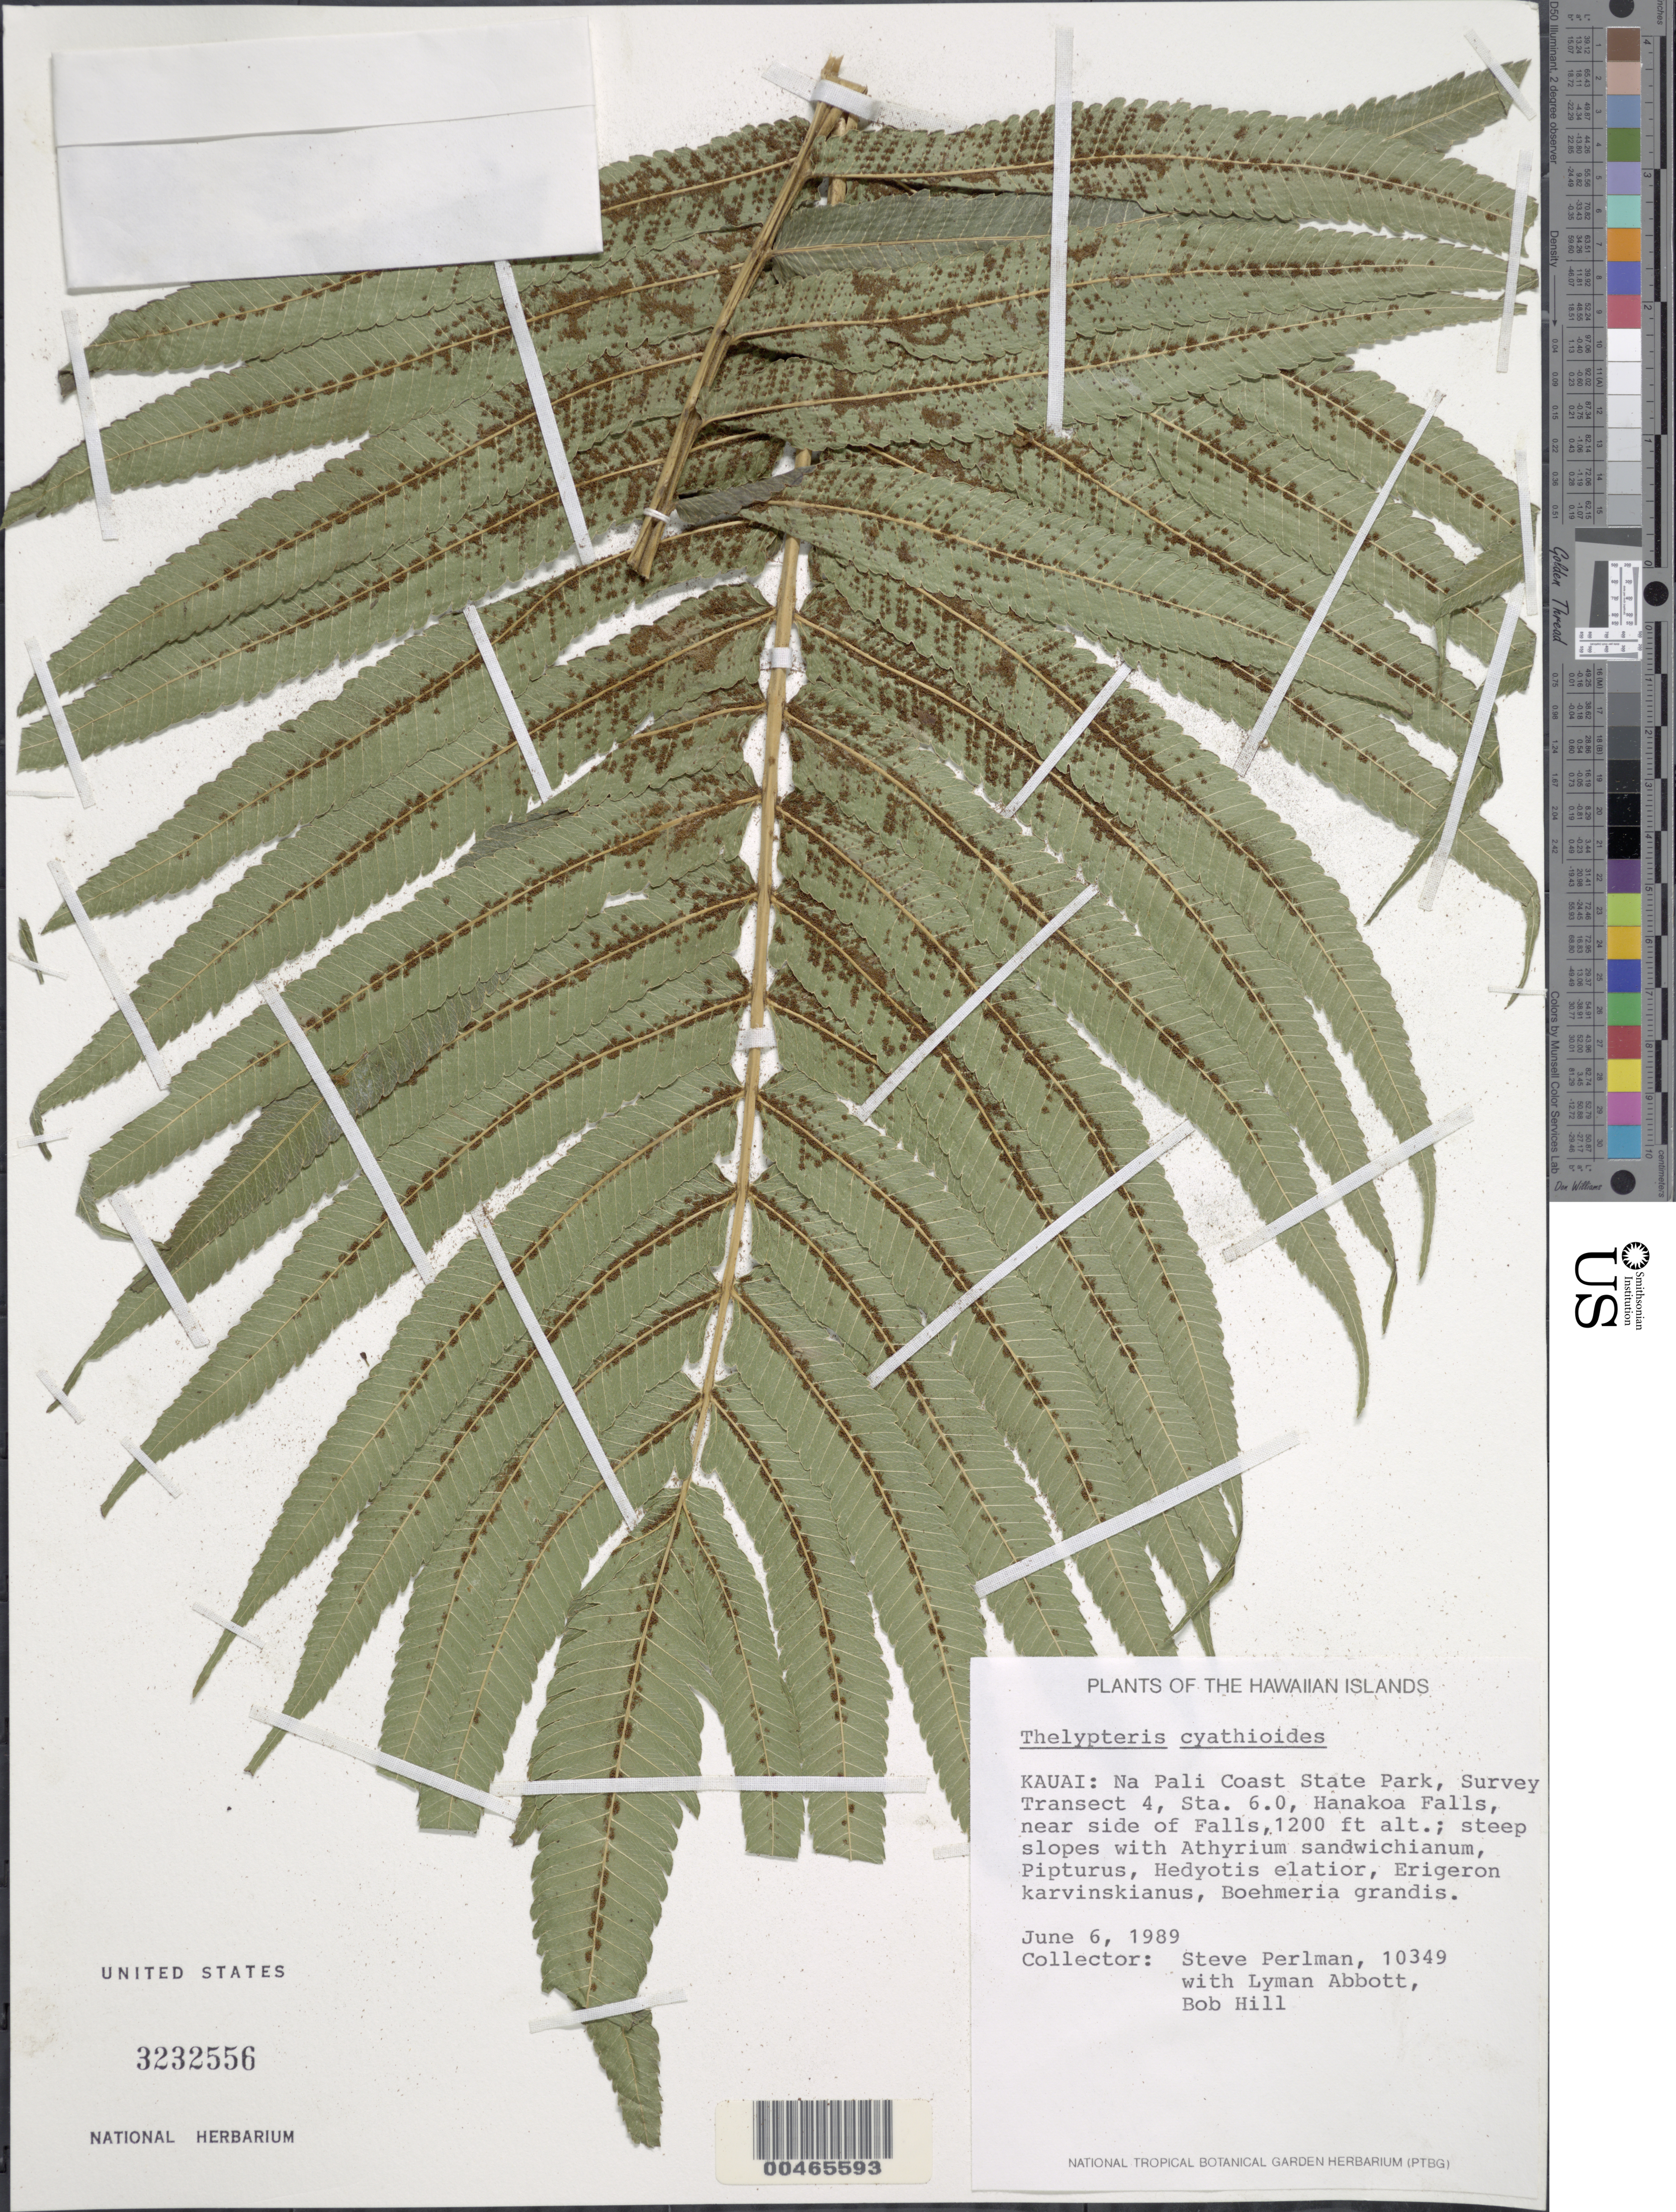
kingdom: Plantae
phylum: Tracheophyta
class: Polypodiopsida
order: Polypodiales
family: Thelypteridaceae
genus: Christella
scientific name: Christella cyatheoides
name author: (Kaulf.) Holttum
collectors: S. P. Perlman, L. Abbott & B. Hill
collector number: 10349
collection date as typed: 6 Jun 1989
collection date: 1989-06-06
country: United States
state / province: Hawaii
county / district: Kauai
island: Kaua'i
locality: Na Pali Coast State Park, Survey Transect 4, Sta. 6.0, Hanakoa Falls, near side of Falls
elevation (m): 366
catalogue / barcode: US 3232556